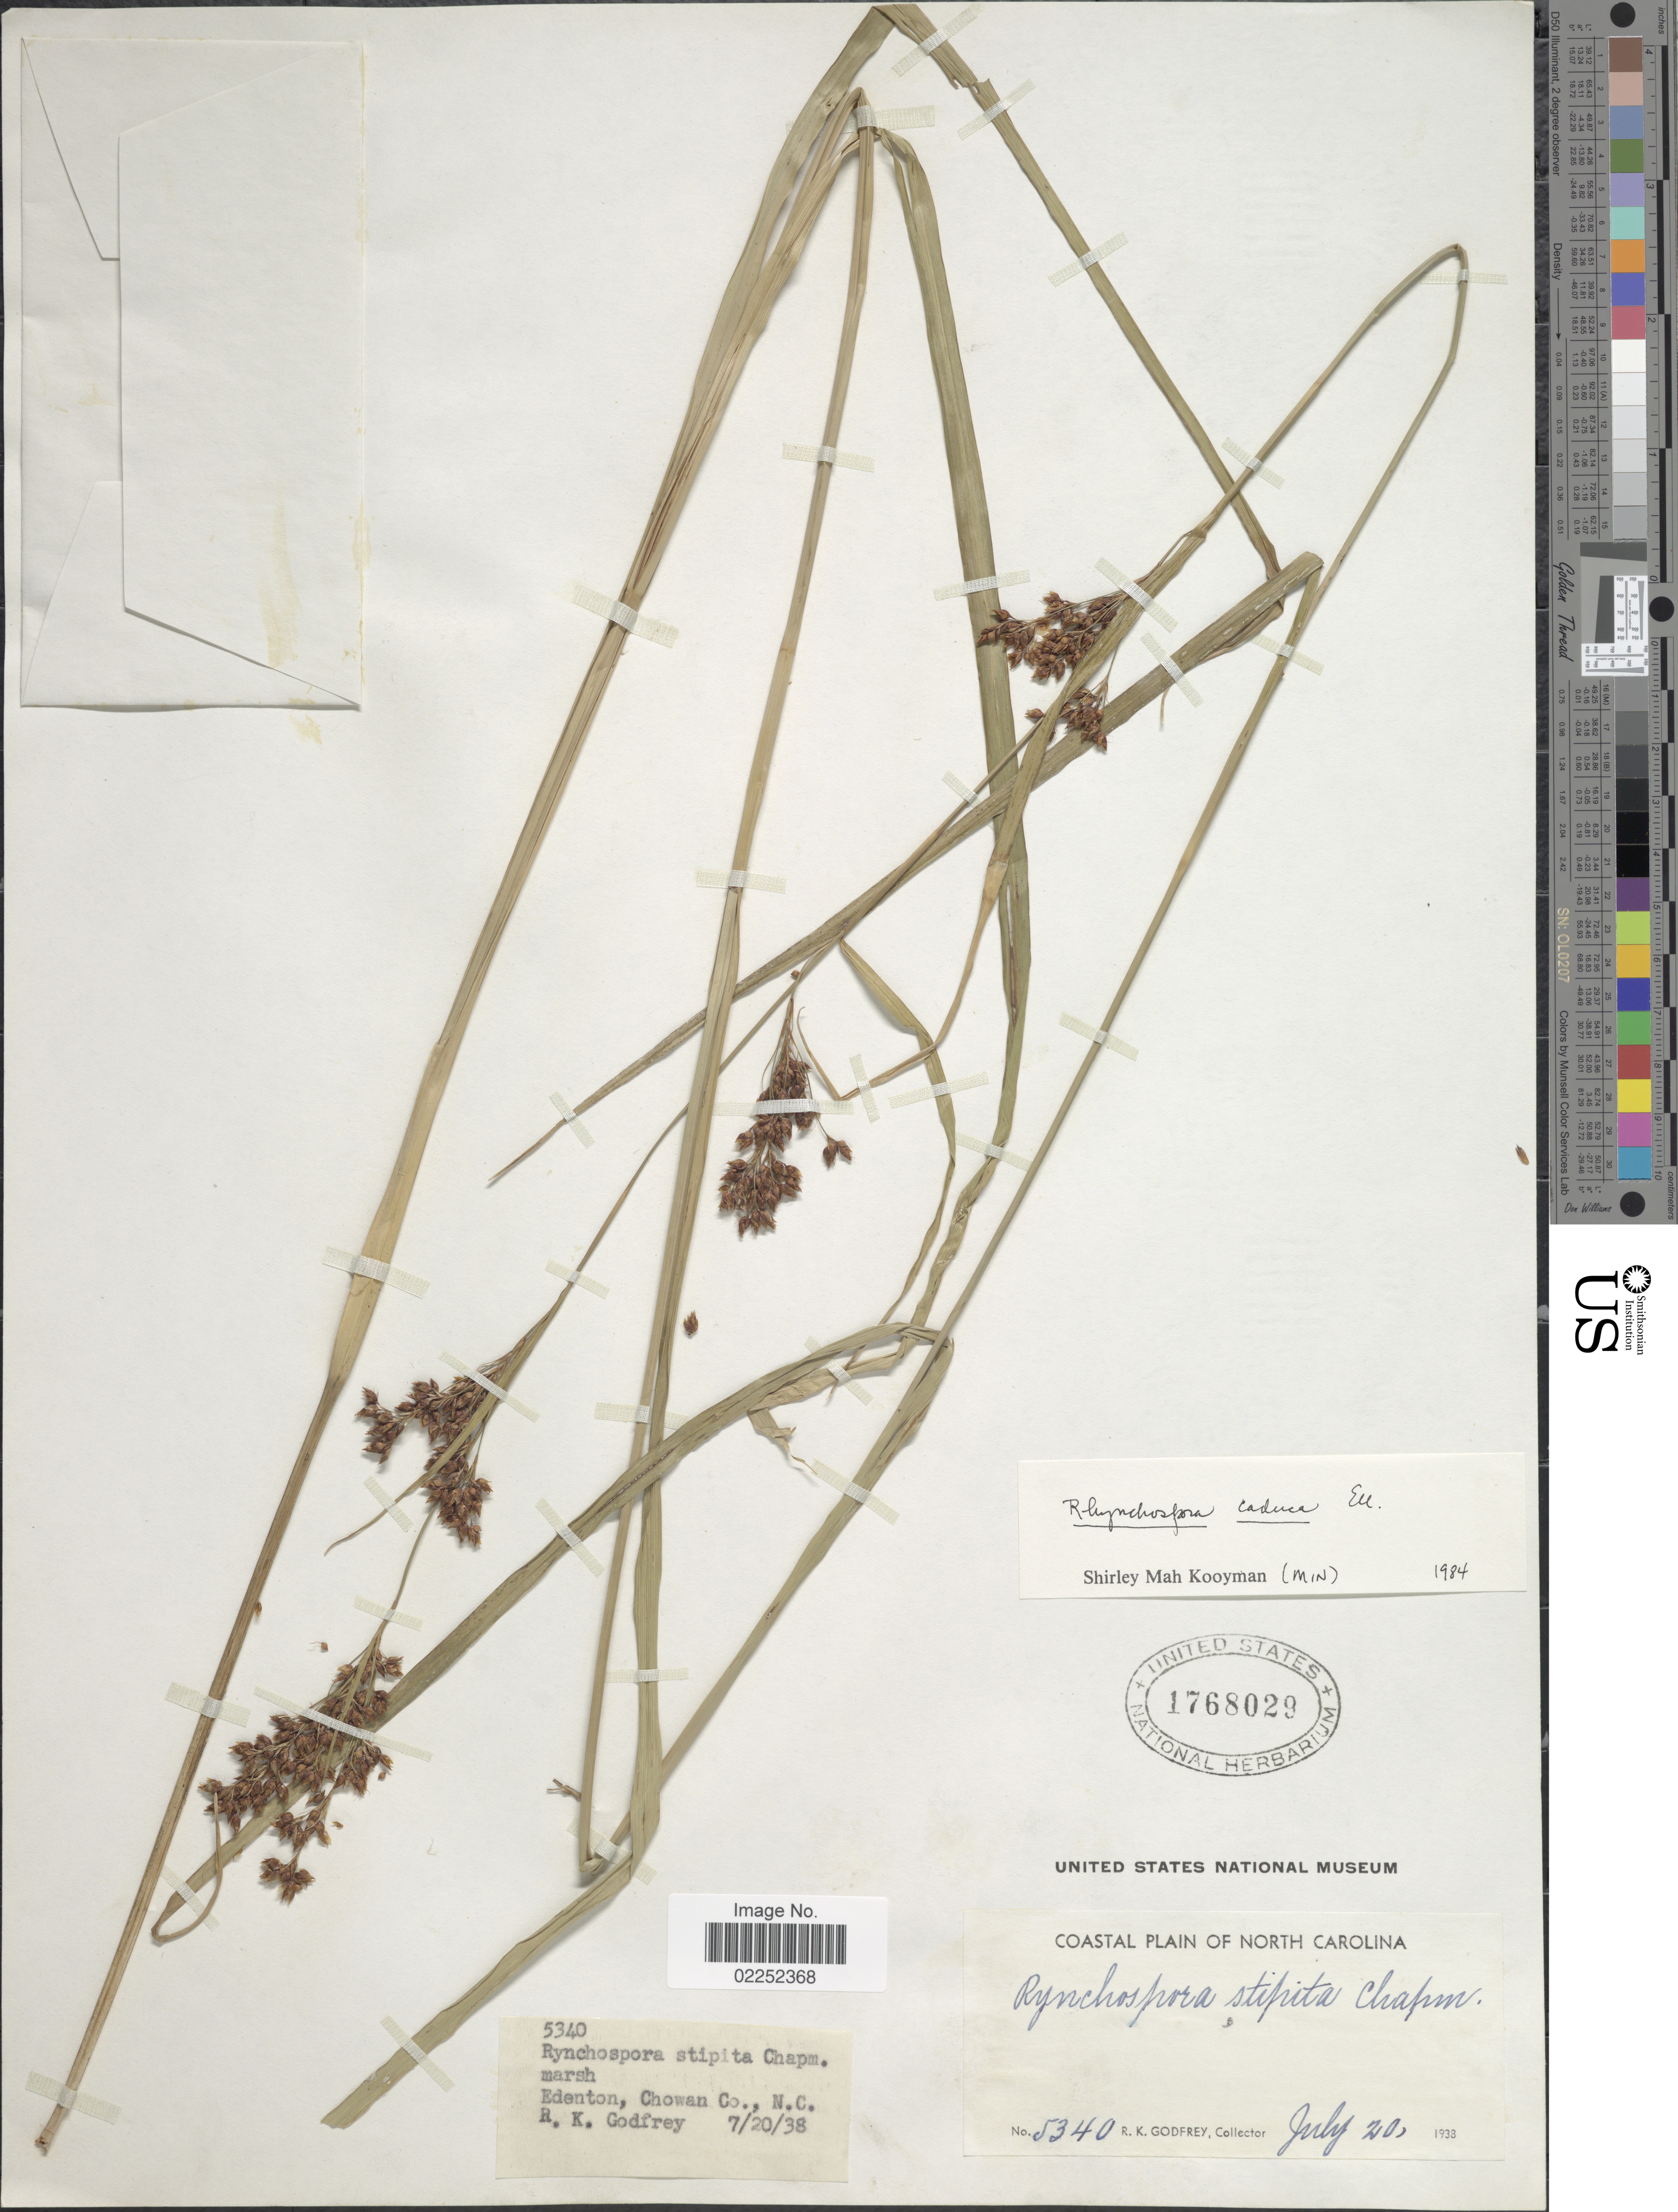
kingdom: Plantae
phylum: Tracheophyta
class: Liliopsida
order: Poales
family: Cyperaceae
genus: Rhynchospora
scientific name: Rhynchospora caduca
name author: Elliott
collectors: R. K. Godfrey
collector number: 5340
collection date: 1938-07-20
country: United States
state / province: North Carolina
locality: Edenton, Chowan Co., Coastal Plain of North Carolina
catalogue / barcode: US 1768029